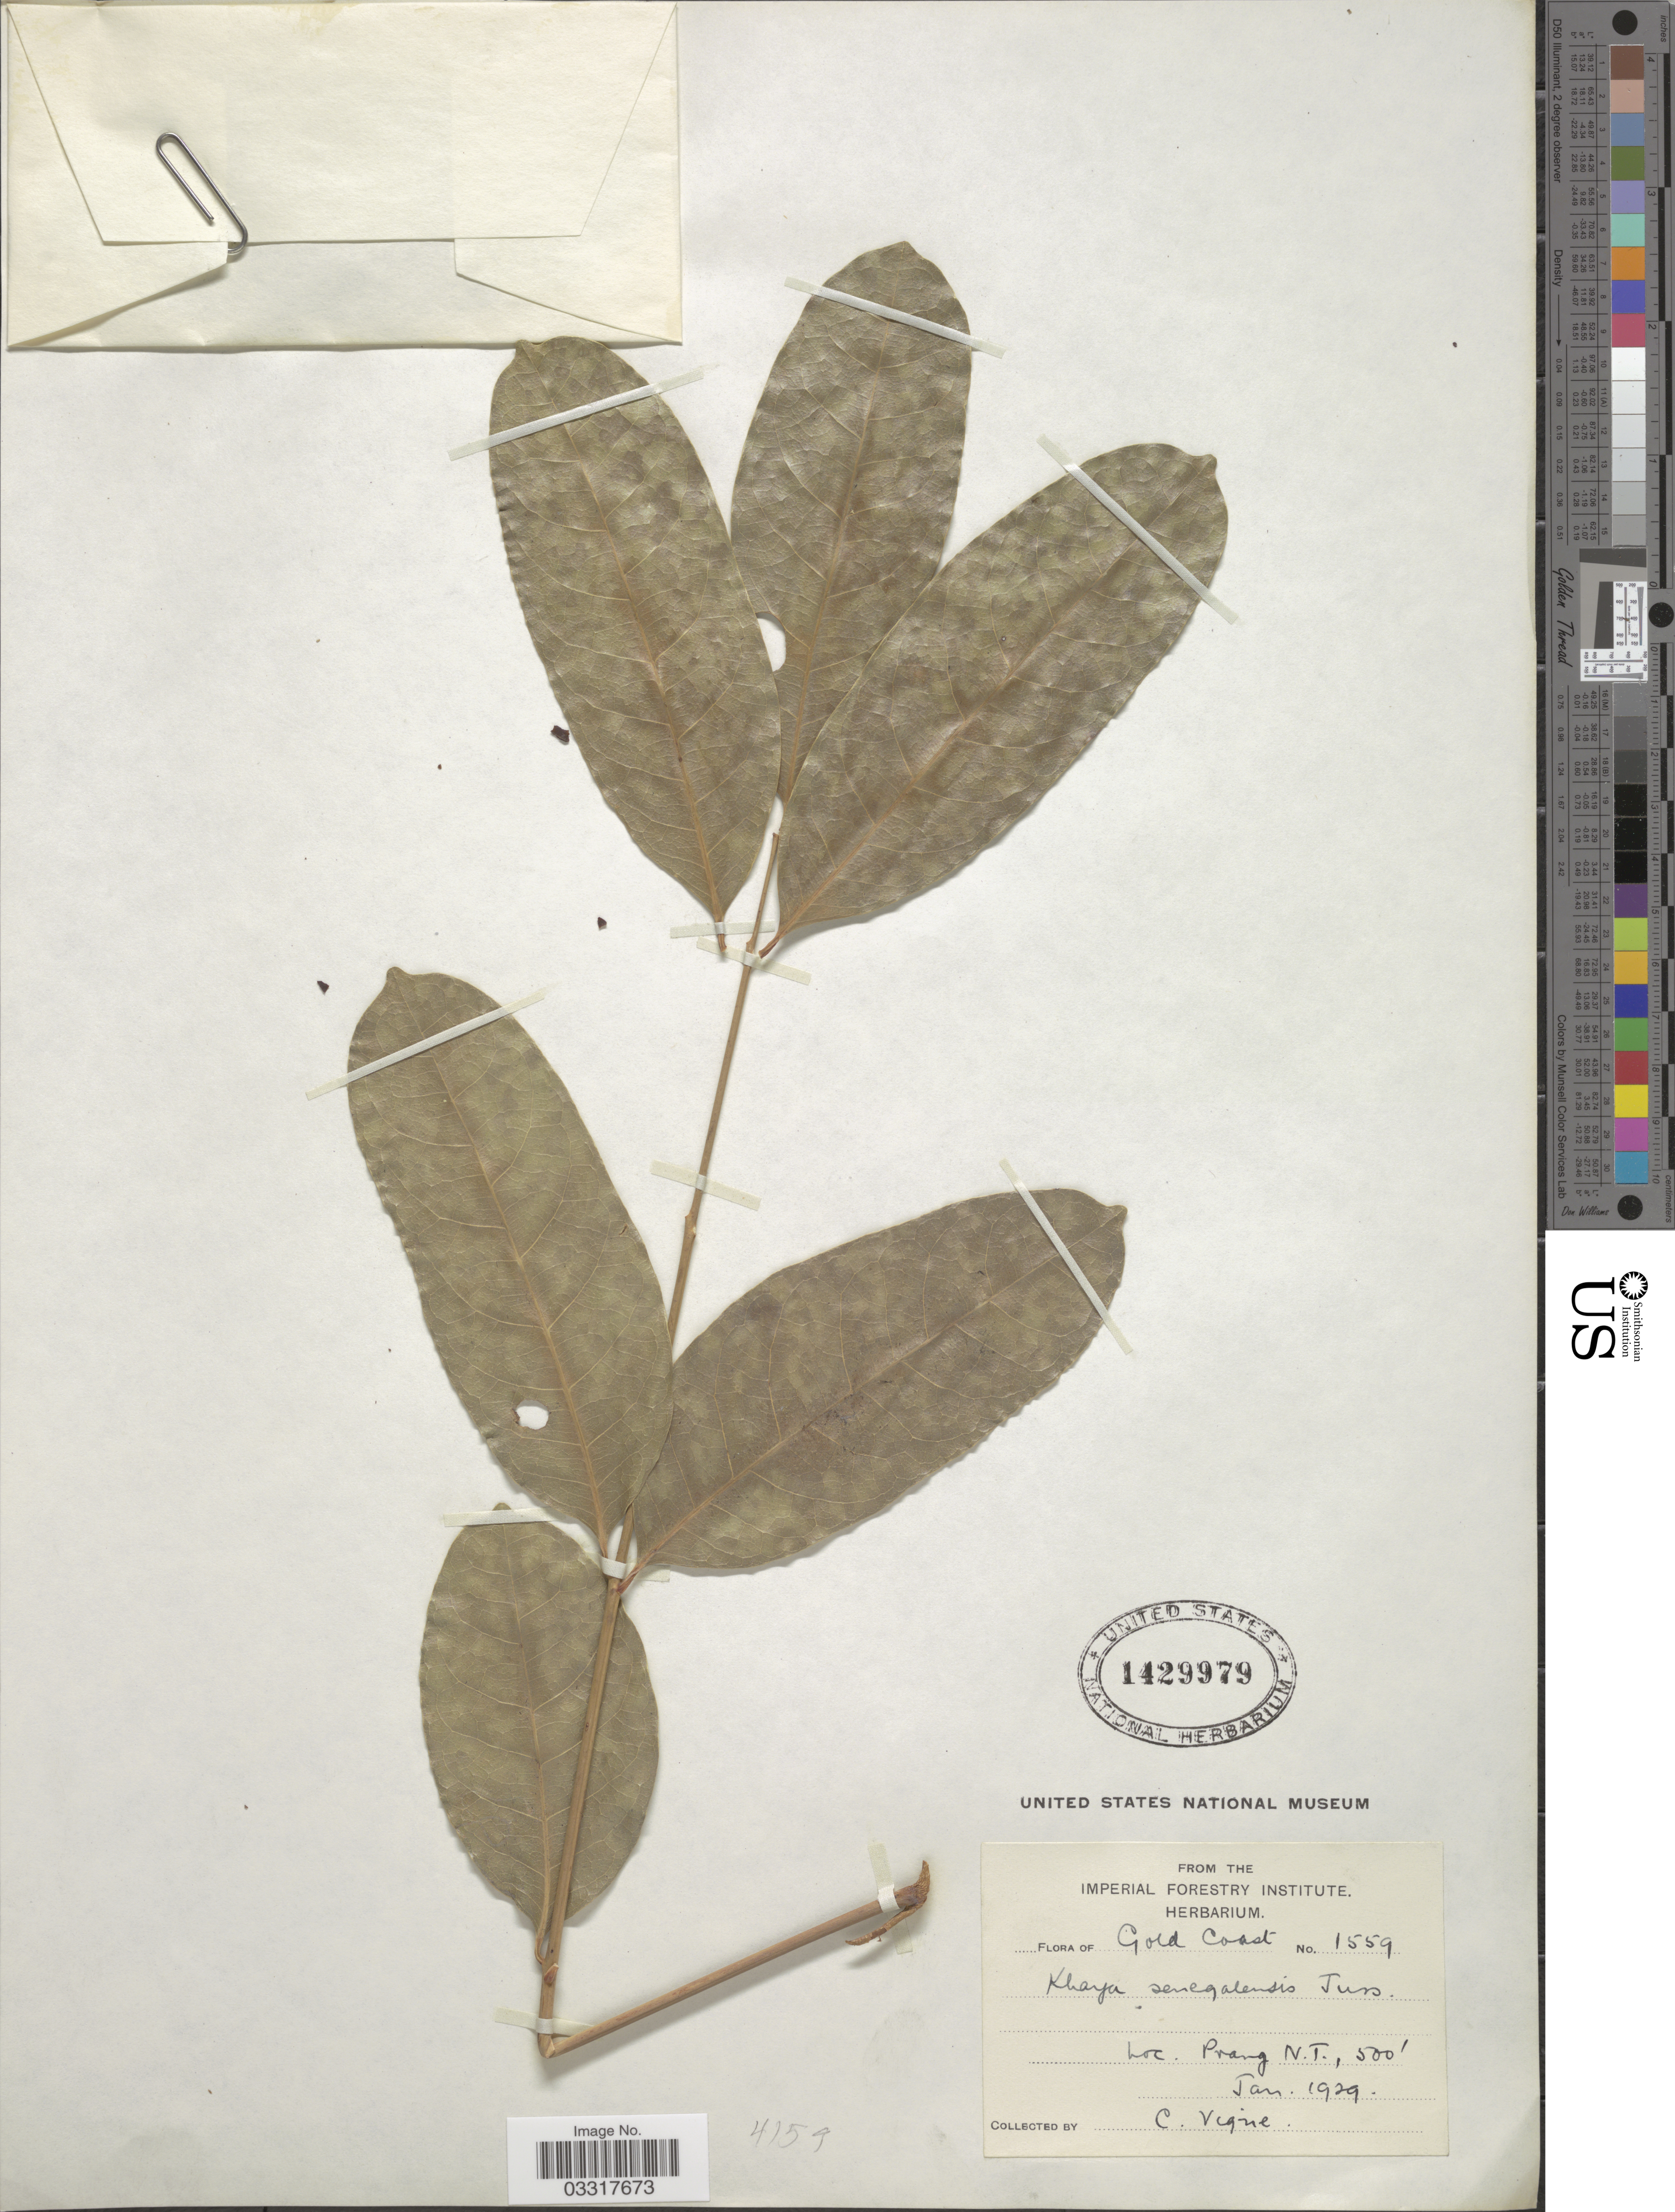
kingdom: Plantae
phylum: Tracheophyta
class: Magnoliopsida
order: Sapindales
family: Meliaceae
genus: Khaya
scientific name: Khaya senegalensis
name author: (Desr.) A. Juss.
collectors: C. Vigne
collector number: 1559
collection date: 1929-01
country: Ghana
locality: Gold Coast, Prang N.T.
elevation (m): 152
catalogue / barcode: US 1429979